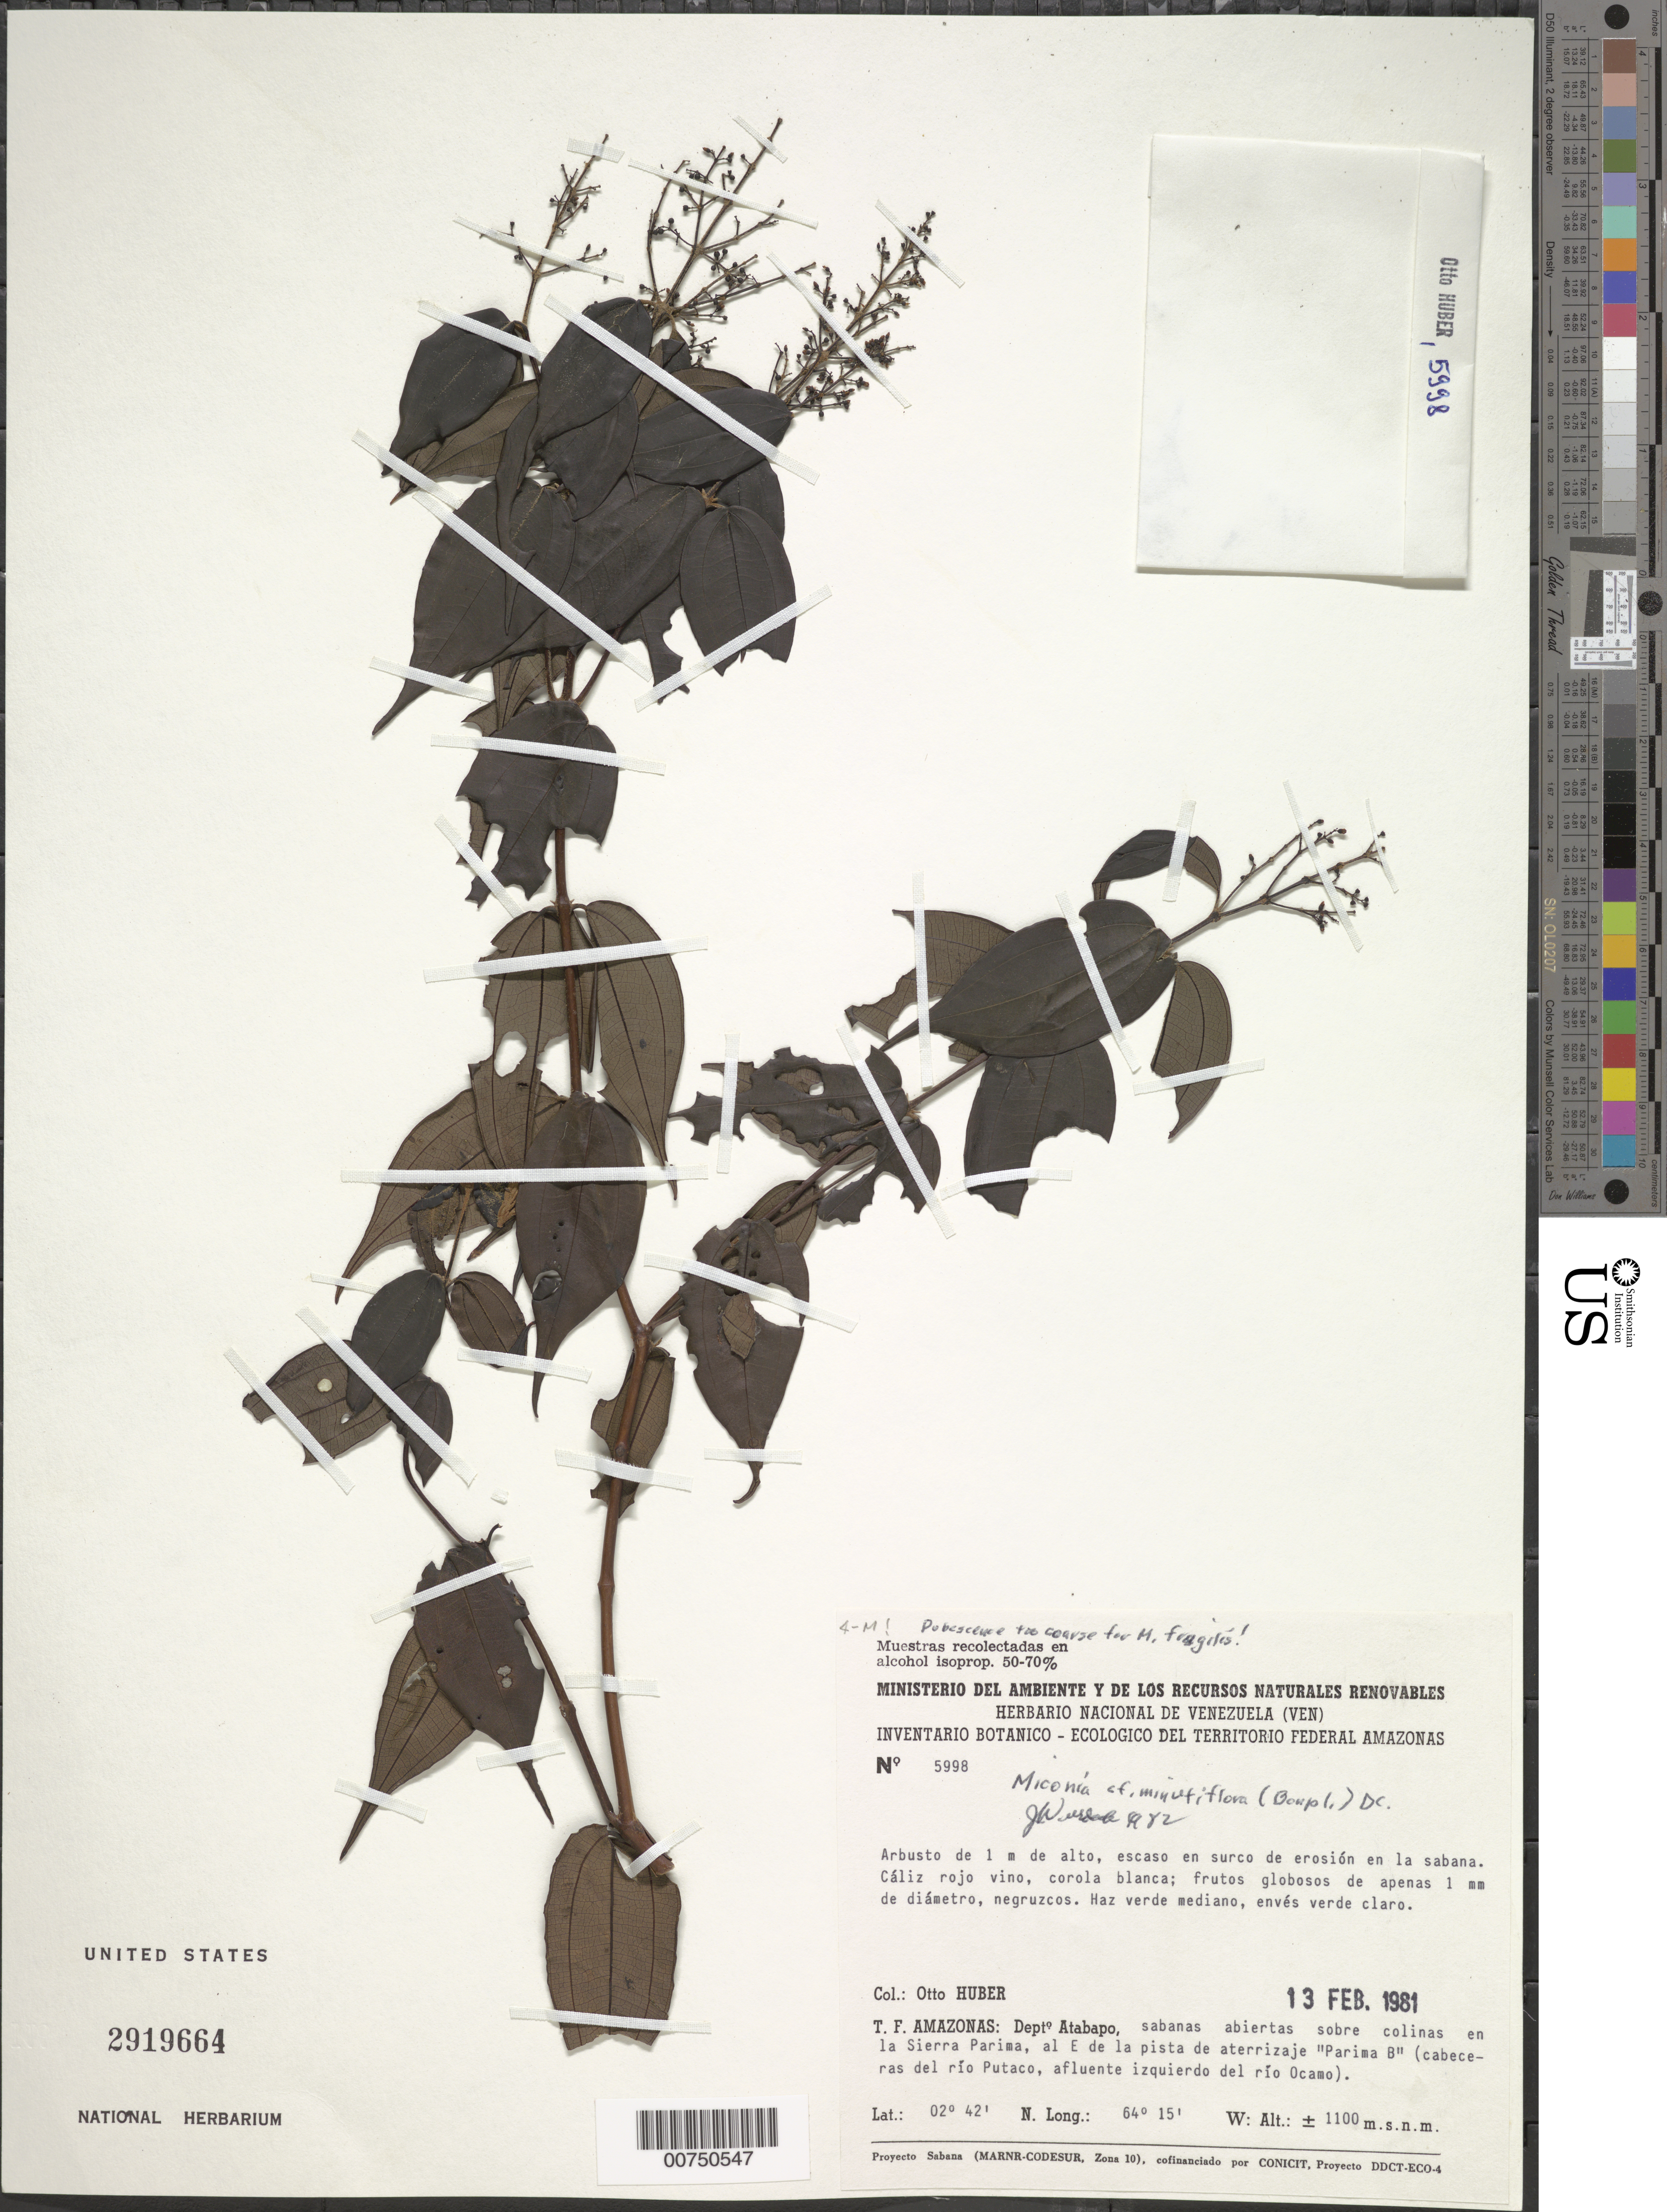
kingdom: Plantae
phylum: Tracheophyta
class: Magnoliopsida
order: Myrtales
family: Melastomataceae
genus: Miconia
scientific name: Miconia minutiflora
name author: (Bonpl.) DC.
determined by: Wurdack, John J., (US), US (UNITED STATES)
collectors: O. Huber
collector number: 5998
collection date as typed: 13-Feb-81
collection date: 1981-02-13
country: Venezuela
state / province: Amazonas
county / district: Atabapo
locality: Sierra Parima, E de la pista de aterrizaje "Parima B" (cabeceras del Río Putaco, afluente izquierdo del Río Ocamo)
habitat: Sabanas abiertas sobre colinas; escaseo en surco de erosion den la sabana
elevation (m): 1100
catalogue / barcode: US 2919664